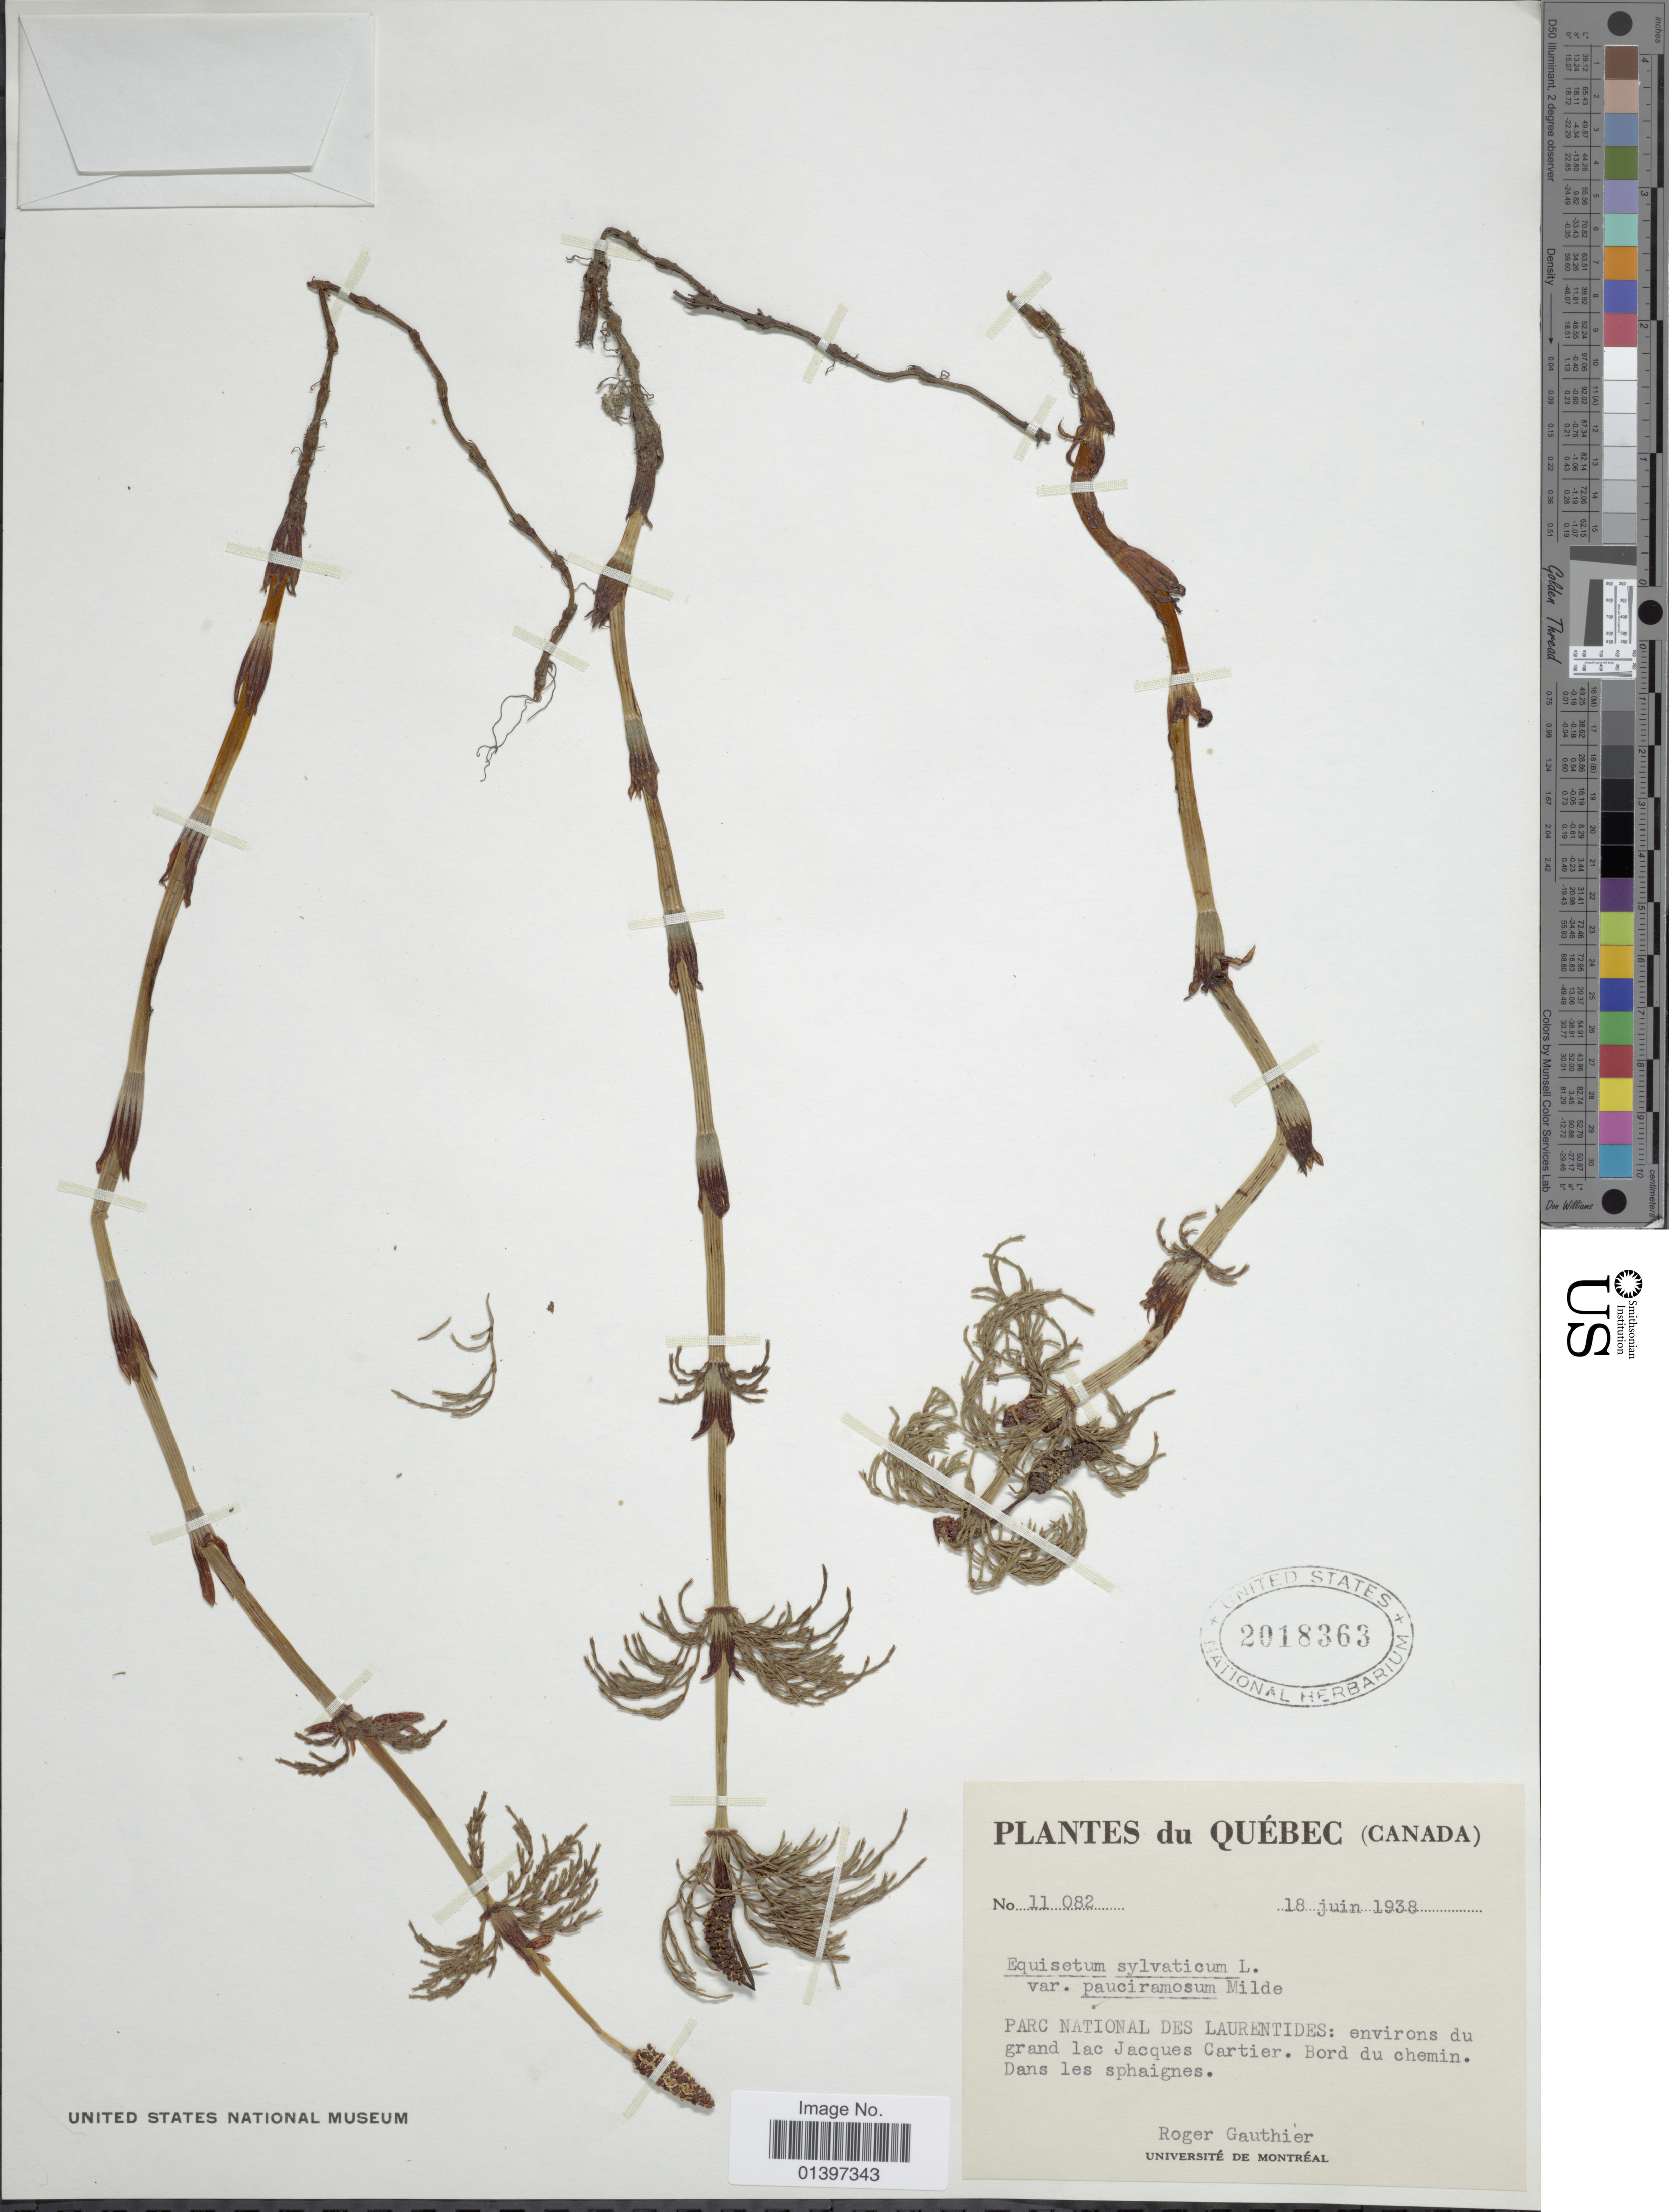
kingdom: Plantae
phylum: Tracheophyta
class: Polypodiopsida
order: Equisetales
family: Equisetaceae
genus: Equisetum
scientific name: Equisetum sylvaticum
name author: L.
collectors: R. Gauthier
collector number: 11082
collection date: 1938-06-18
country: Canada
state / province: Quebec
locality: Parc National des Laurentides: environs du grand lac Jacques Cartier, bord du chemin, Dans les sphaignes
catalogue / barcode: US 2018363